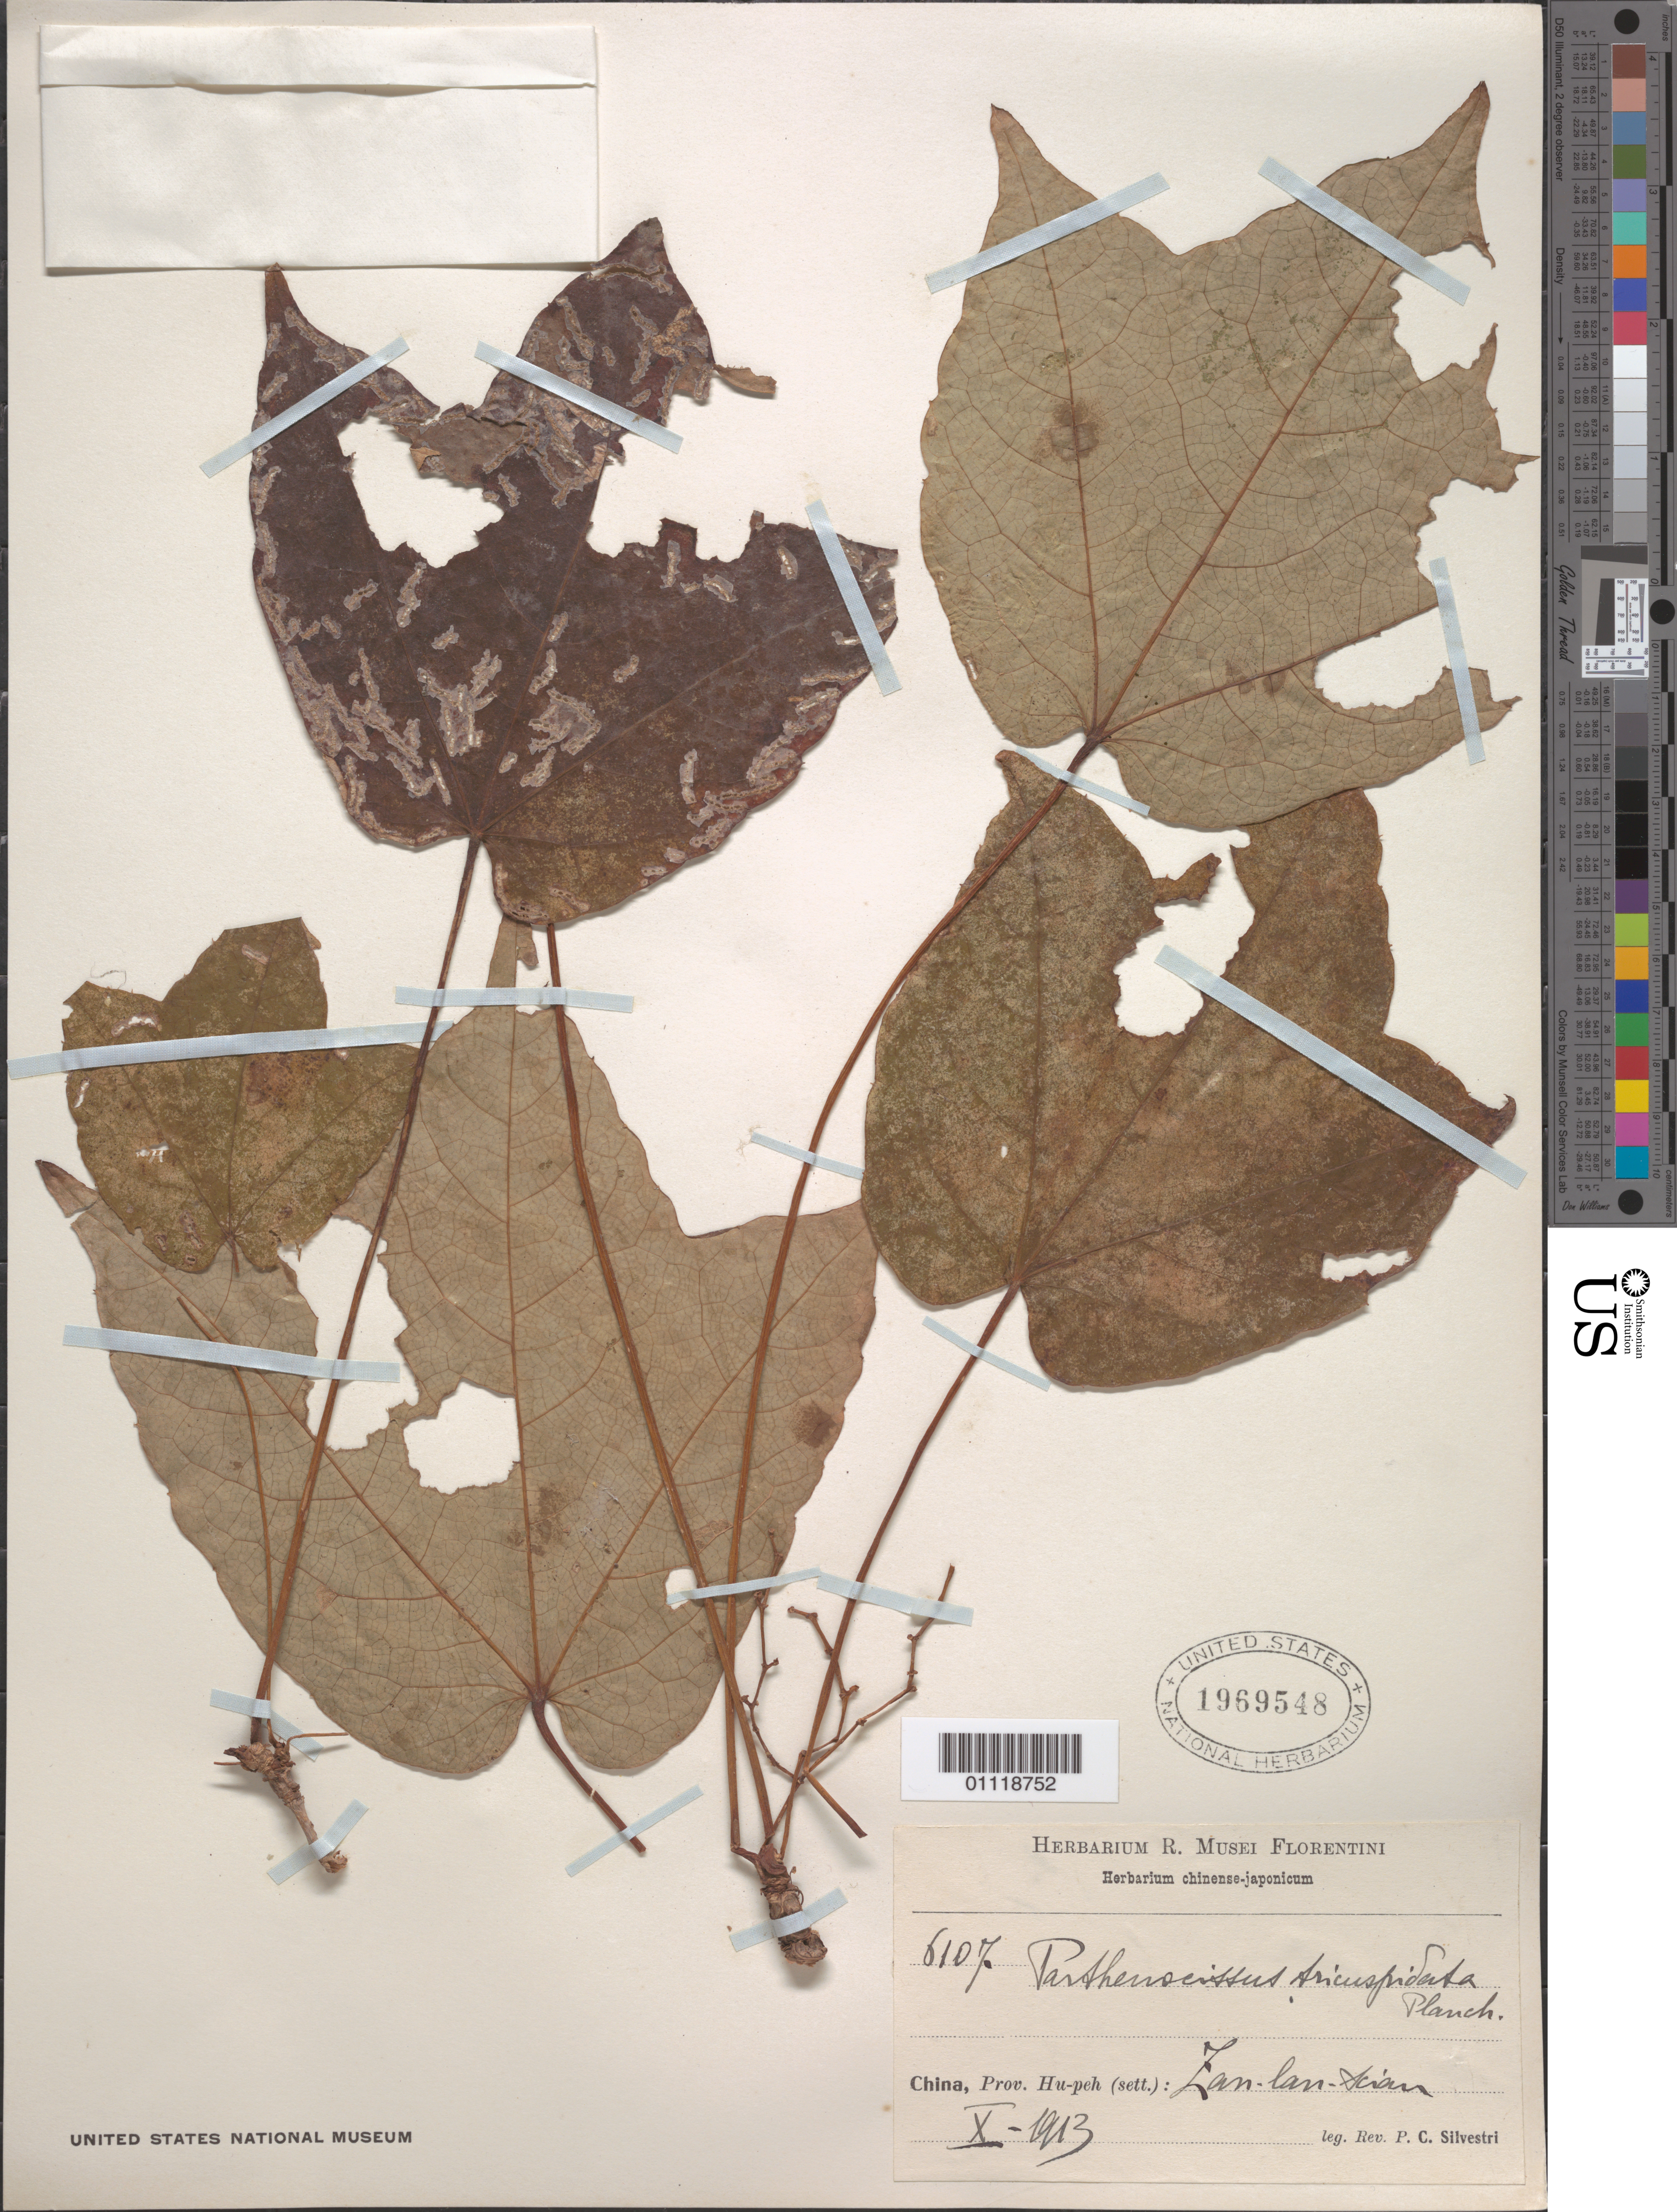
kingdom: Plantae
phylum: Tracheophyta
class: Magnoliopsida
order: Vitales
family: Vitaceae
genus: Parthenocissus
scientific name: Parthenocissus tricuspidata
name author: (Siebold & Zucc.) Planch.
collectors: P. Silvestri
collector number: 6107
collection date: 1913-10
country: China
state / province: Hubei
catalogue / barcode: US 1969548